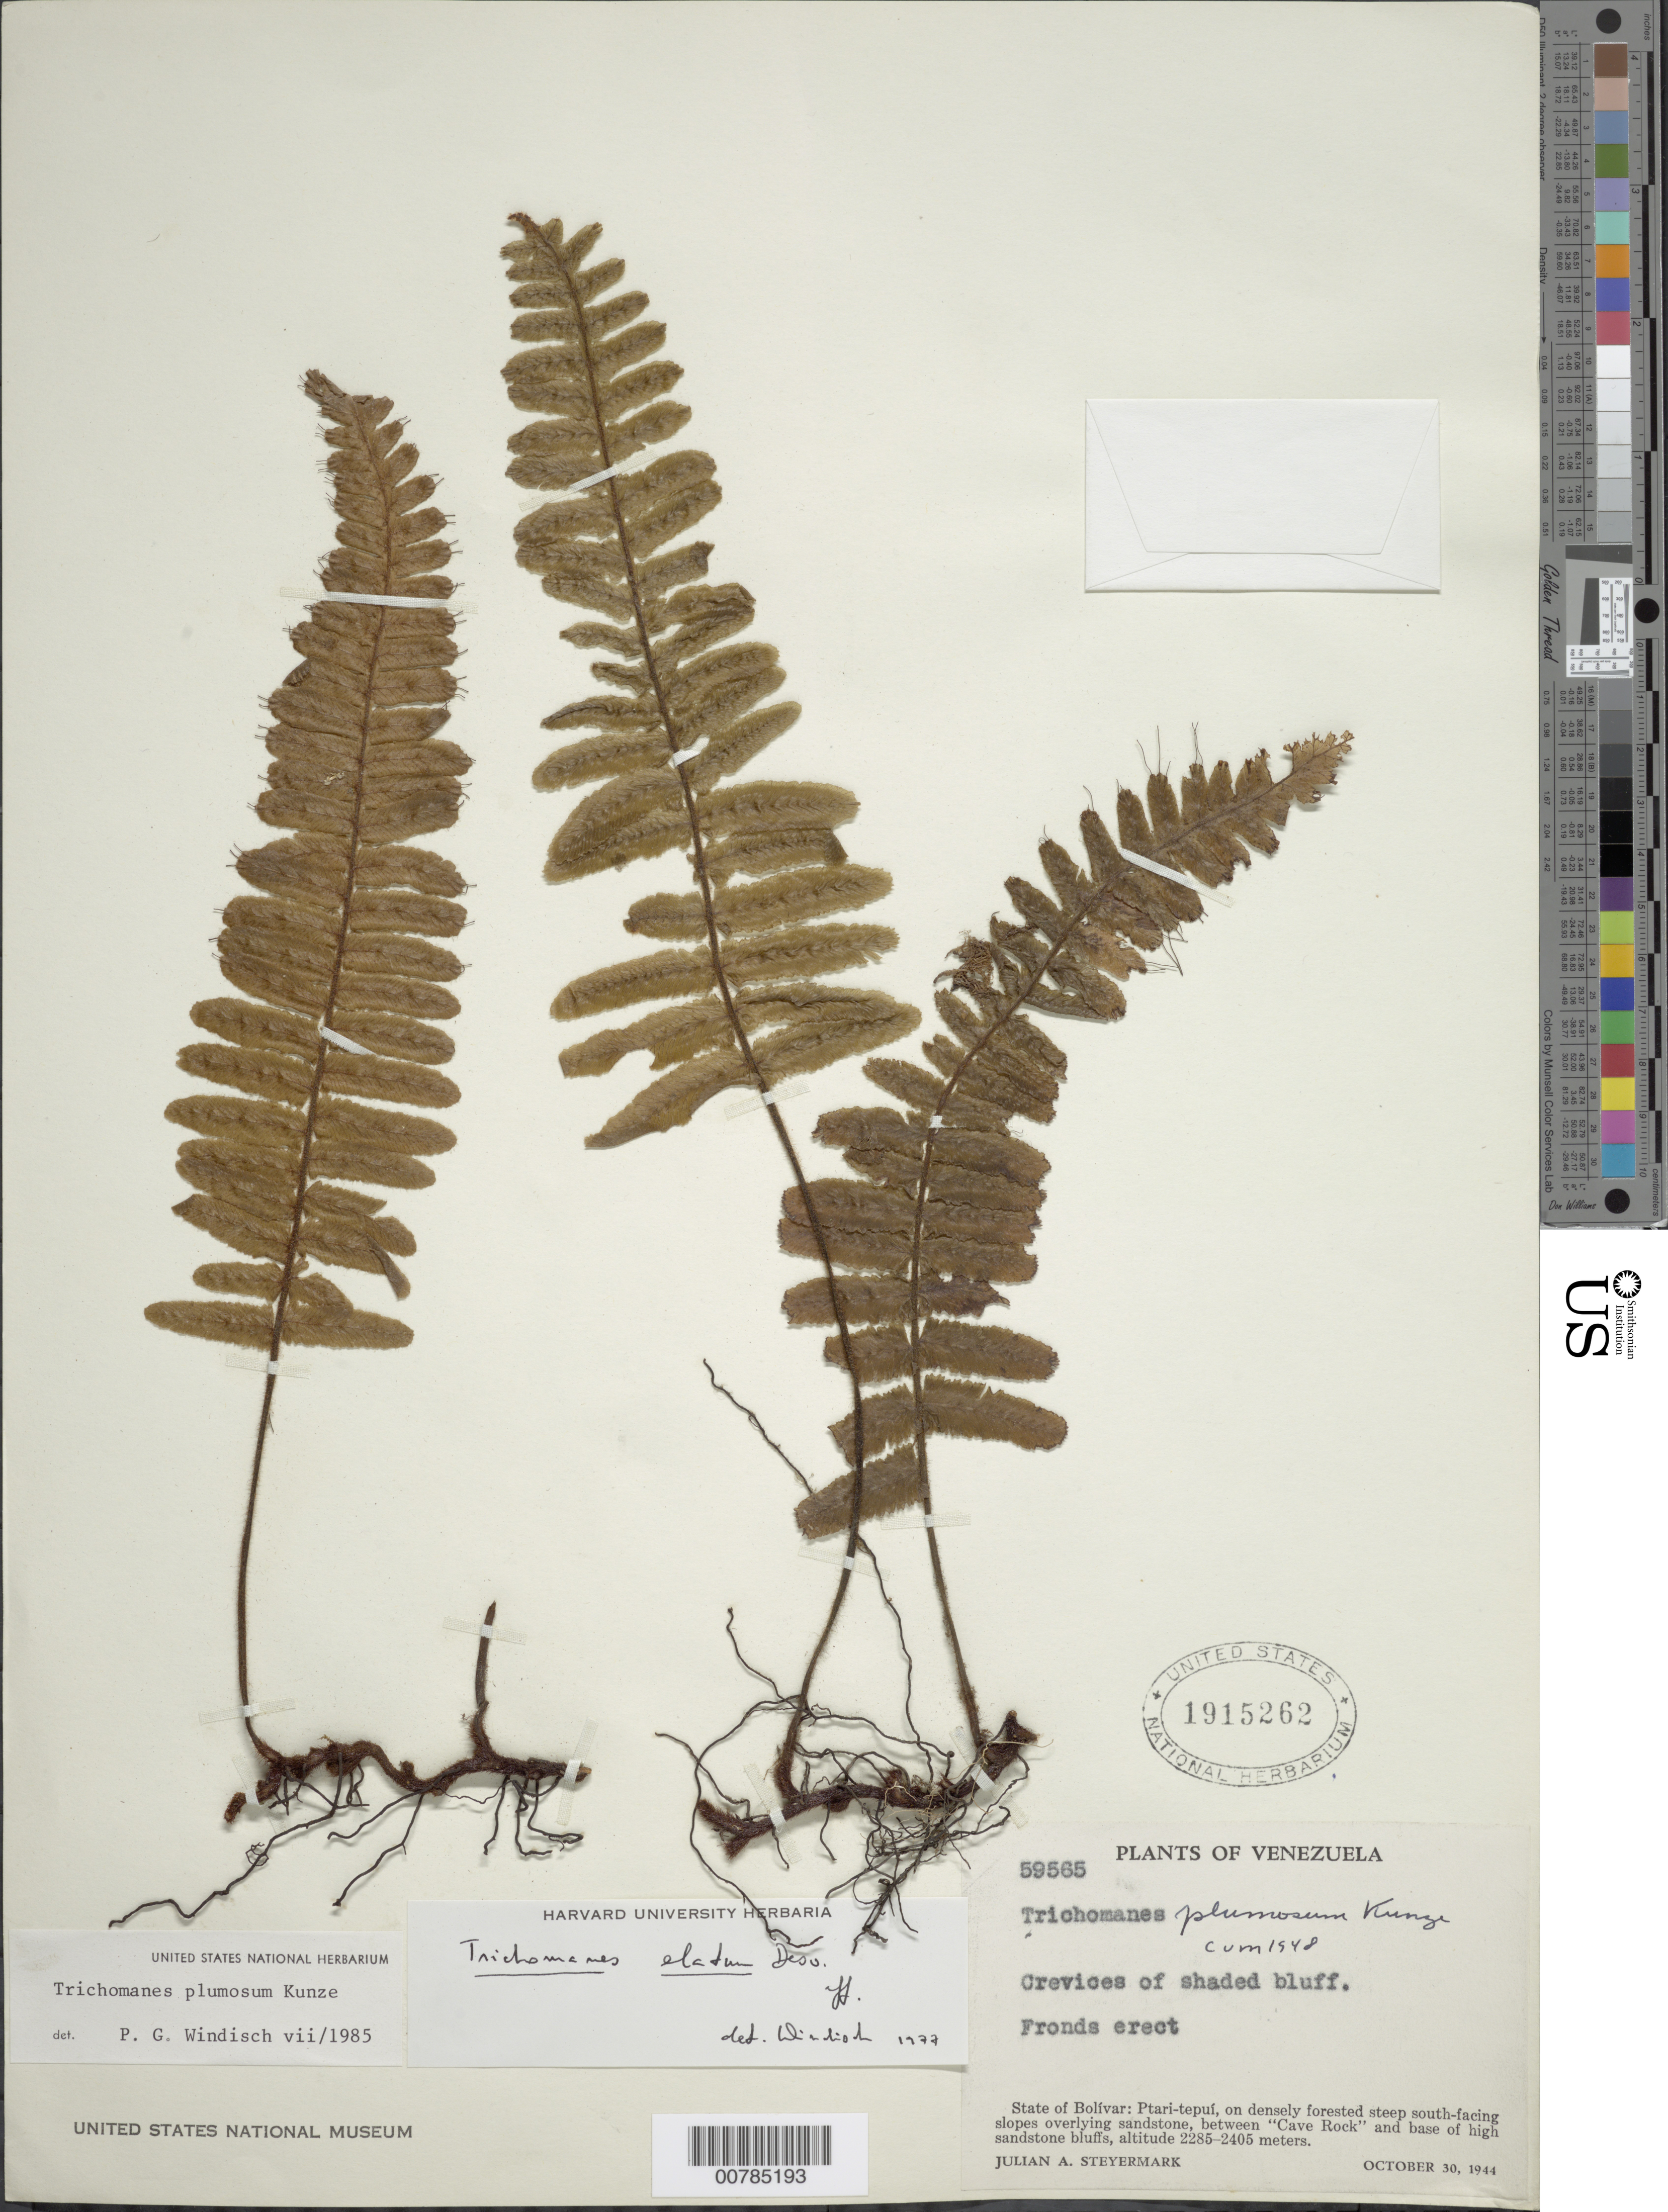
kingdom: Plantae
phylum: Tracheophyta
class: Polypodiopsida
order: Hymenophyllales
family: Hymenophyllaceae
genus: Trichomanes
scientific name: Trichomanes plumosum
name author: Kunze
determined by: Windisch, Paulo Guenter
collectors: J. Steyermark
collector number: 59565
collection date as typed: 30-Oct-44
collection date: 1944-10-30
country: Venezuela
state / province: Bolívar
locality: Ptari-tepuí, between "Cave Rock" and base of high sandstone bluffs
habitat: Densely forested steep South-facing slopes overlying sandstone; crevices of shaded bluff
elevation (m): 2285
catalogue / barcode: US 1915262